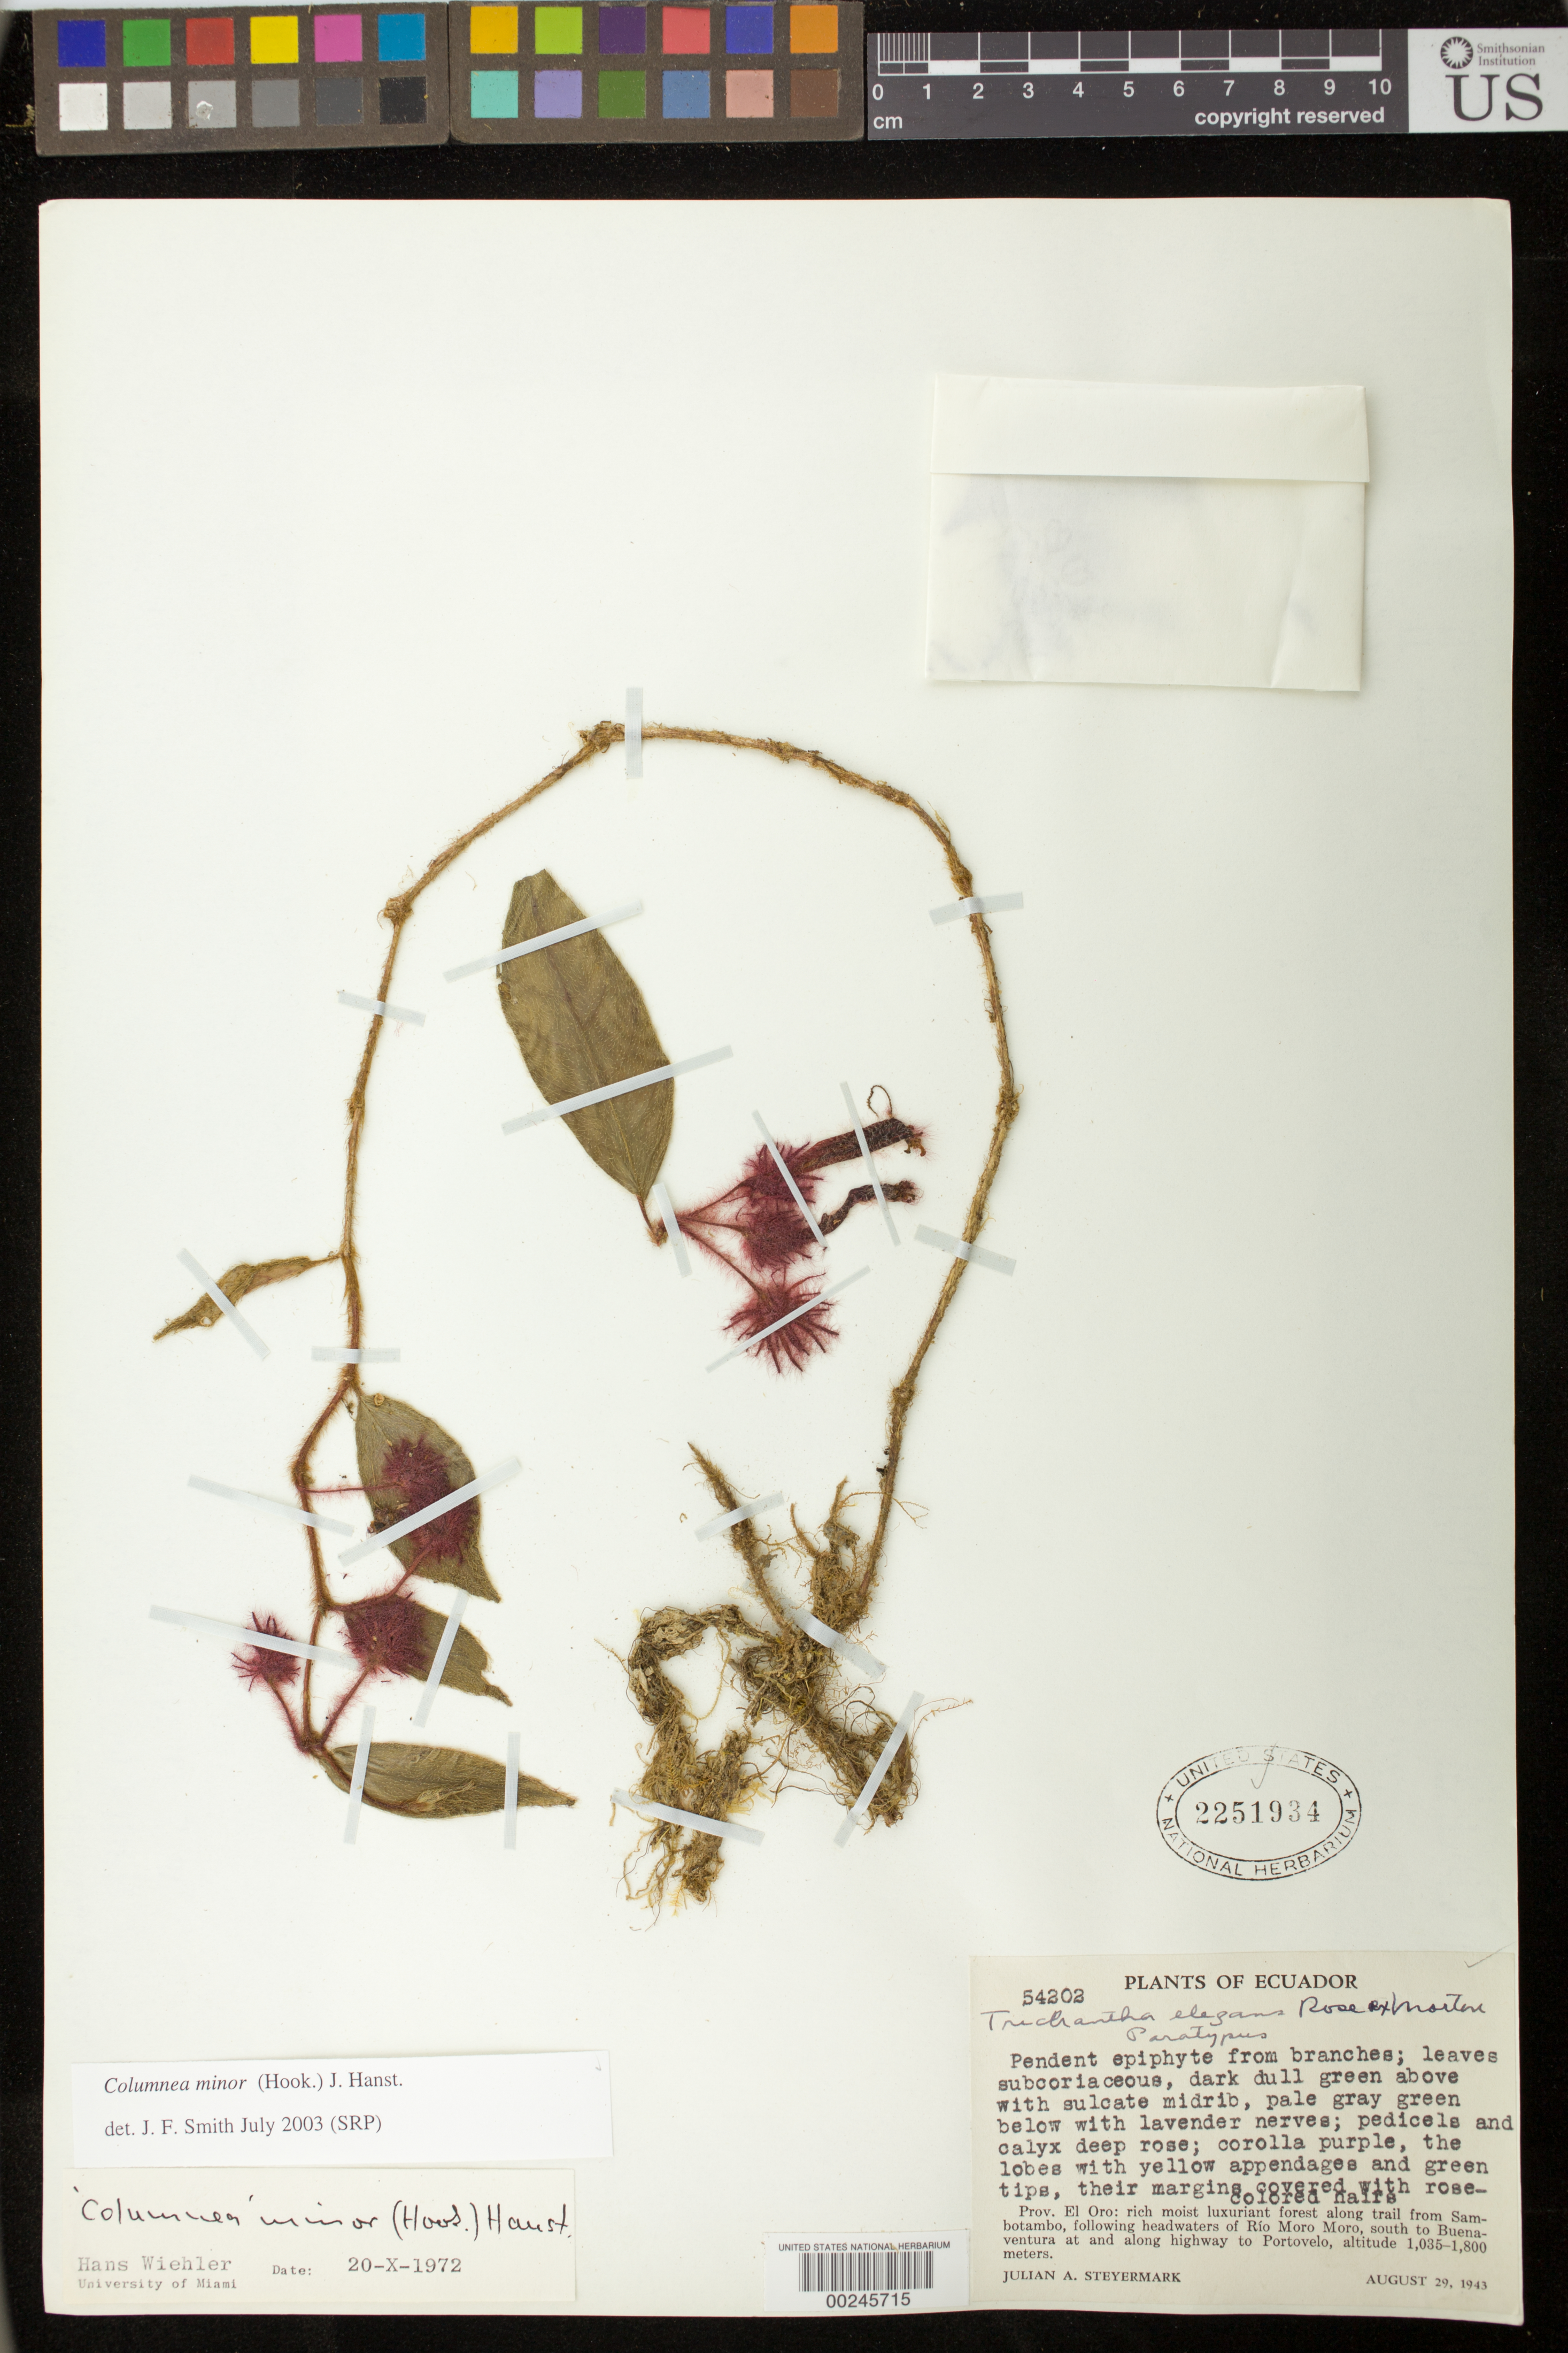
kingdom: Plantae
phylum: Tracheophyta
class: Magnoliopsida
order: Lamiales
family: Gesneriaceae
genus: Columnea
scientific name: Columnea minor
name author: (Hook.) Hanst.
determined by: Smith, J. F.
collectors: J. Steyermark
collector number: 54202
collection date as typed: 29 Aug 1943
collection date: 1943-08-29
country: Ecuador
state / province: El Oro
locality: Along trail from Sambotambo, following headwaters of Rio Moro Moro, S to Buenaventura at and along highway to Portovelo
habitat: Rich moist luxuriant forest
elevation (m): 1035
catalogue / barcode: US 2251934